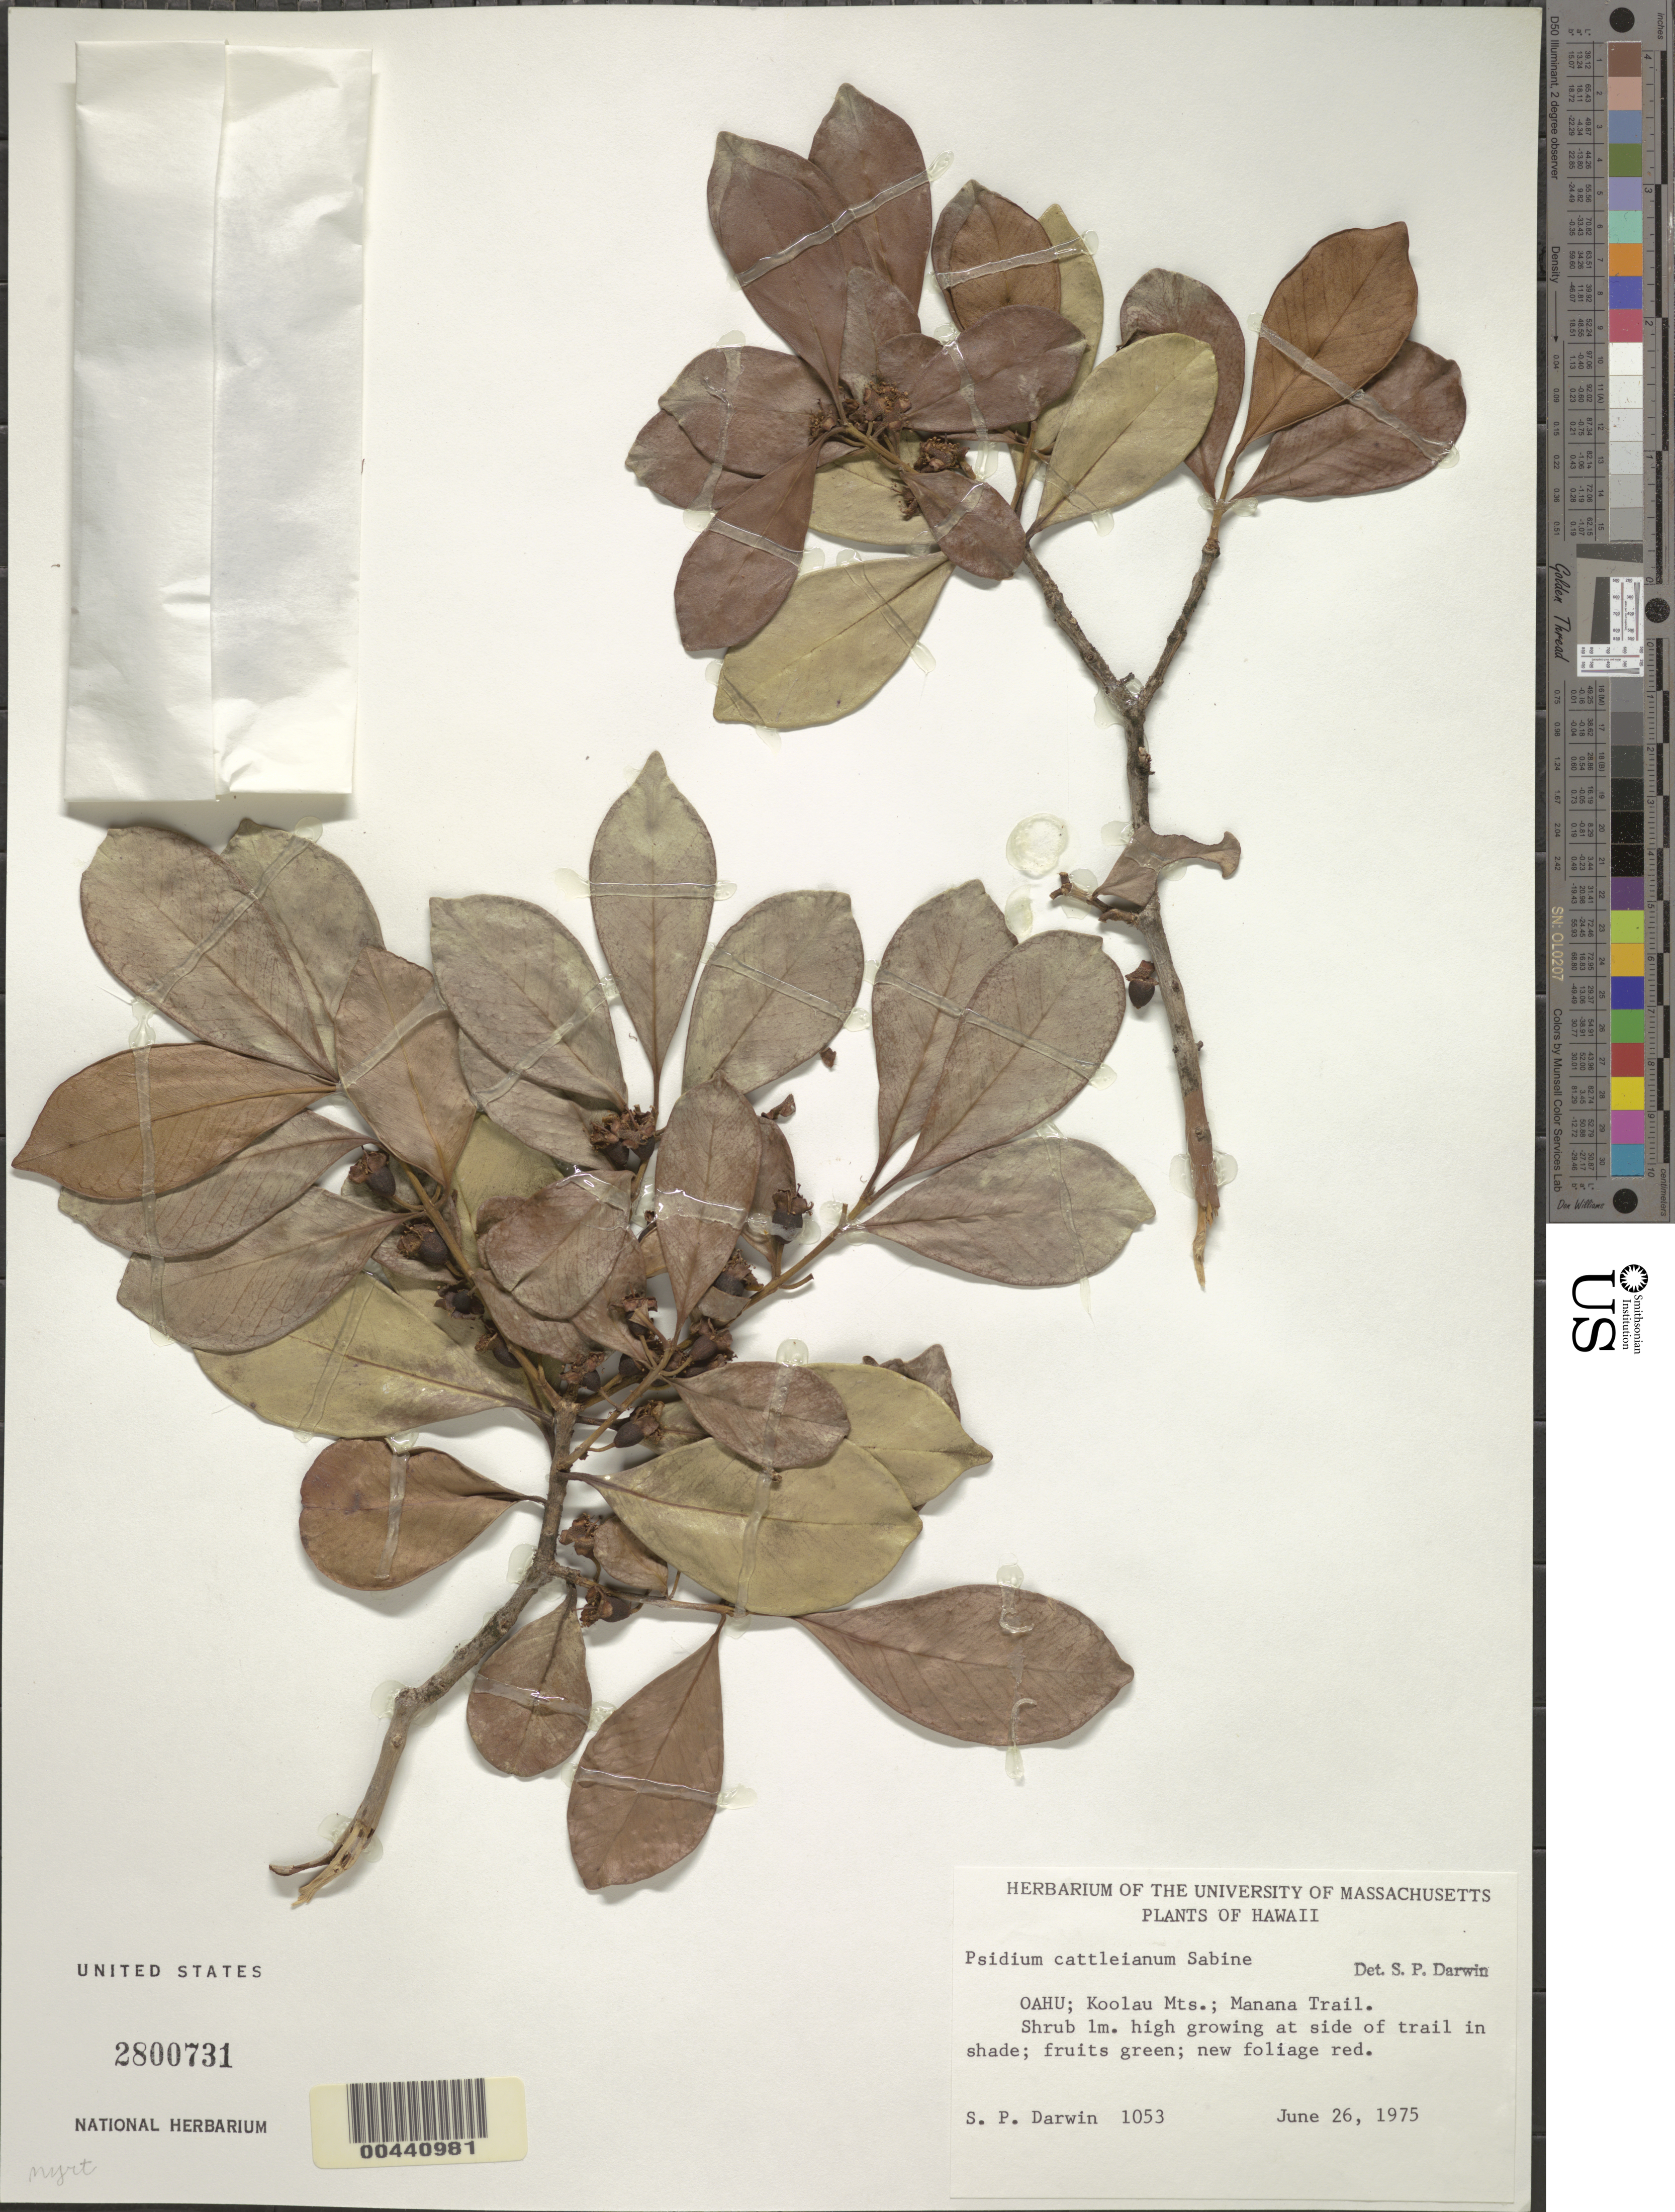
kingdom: Plantae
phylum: Tracheophyta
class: Magnoliopsida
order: Myrtales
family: Myrtaceae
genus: Psidium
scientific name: Psidium cattleyanum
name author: Sabine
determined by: Darwin, S. P.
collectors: S. P. Darwin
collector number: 1053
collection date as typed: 26 Jun 1975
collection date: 1975-06-26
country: United States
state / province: Hawaii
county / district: Honolulu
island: Oahu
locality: Koolau Mts.; at side of Manana Trail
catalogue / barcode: US 2800731